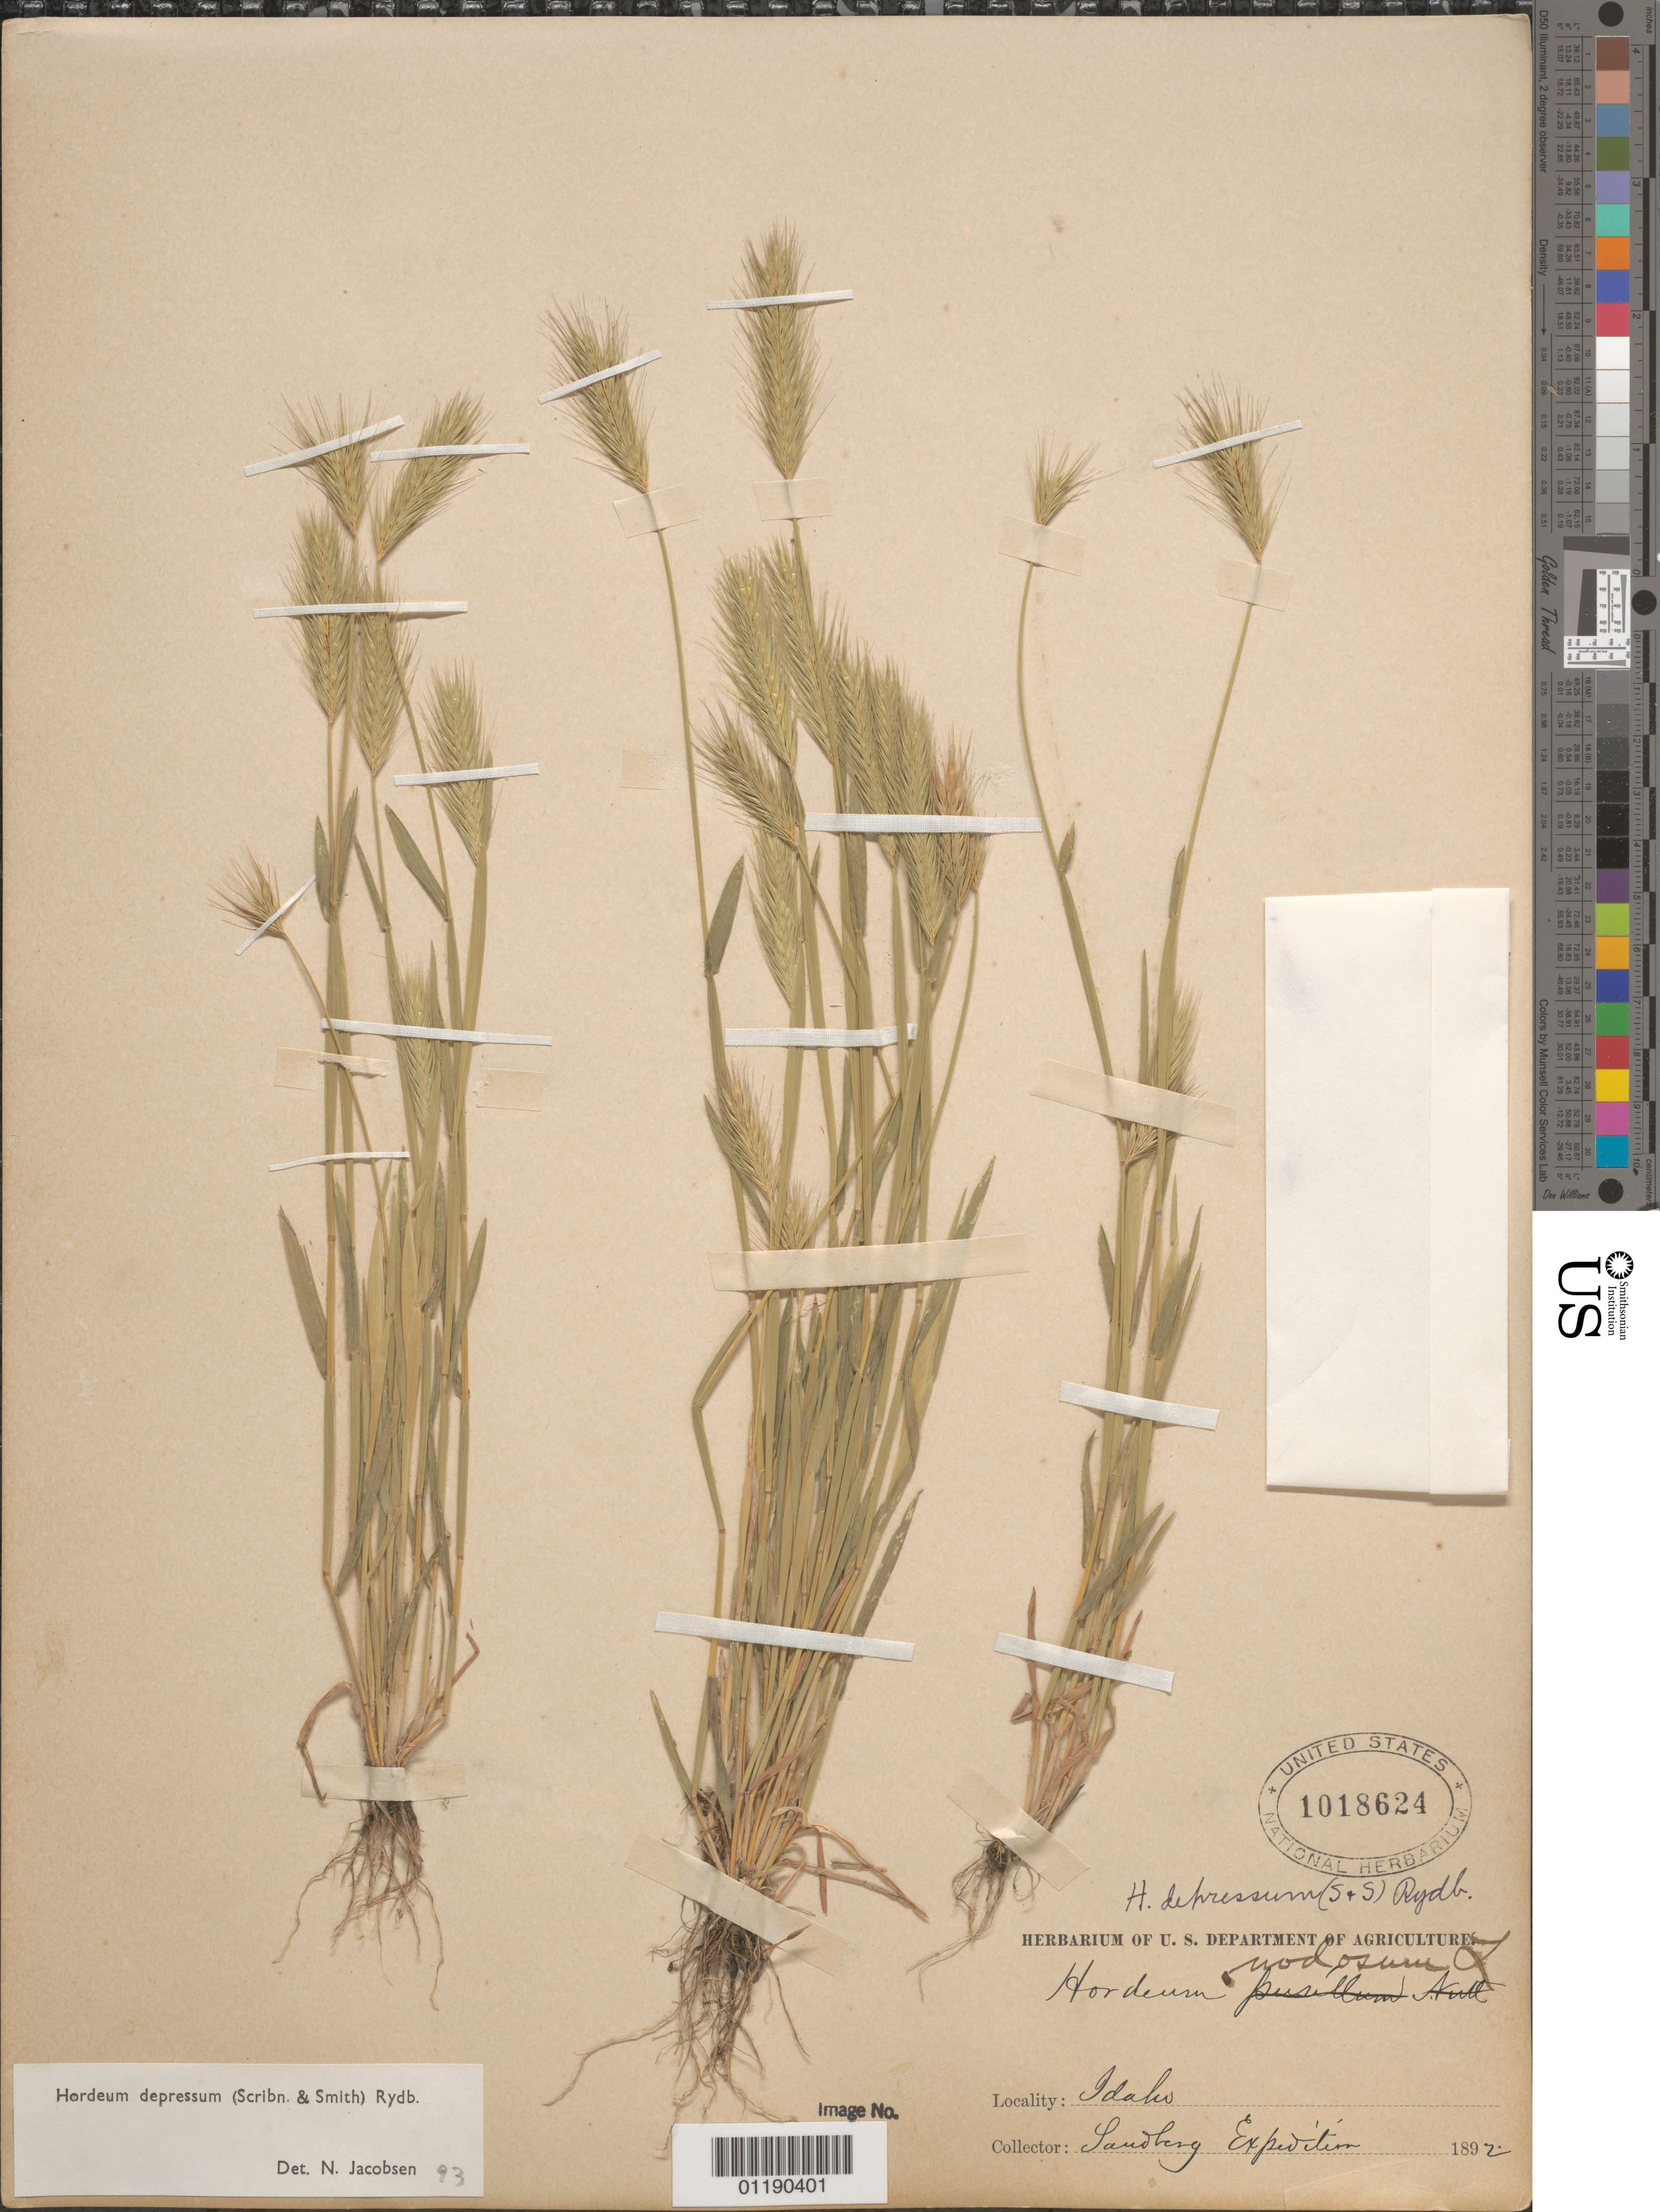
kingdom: Plantae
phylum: Tracheophyta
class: Liliopsida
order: Poales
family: Poaceae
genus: Hordeum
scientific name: Hordeum depressum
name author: (Scribn. & J.G. Sm.) Rydb.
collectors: J. H. Sandberg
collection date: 1892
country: United States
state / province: Idaho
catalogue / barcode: US 1018624